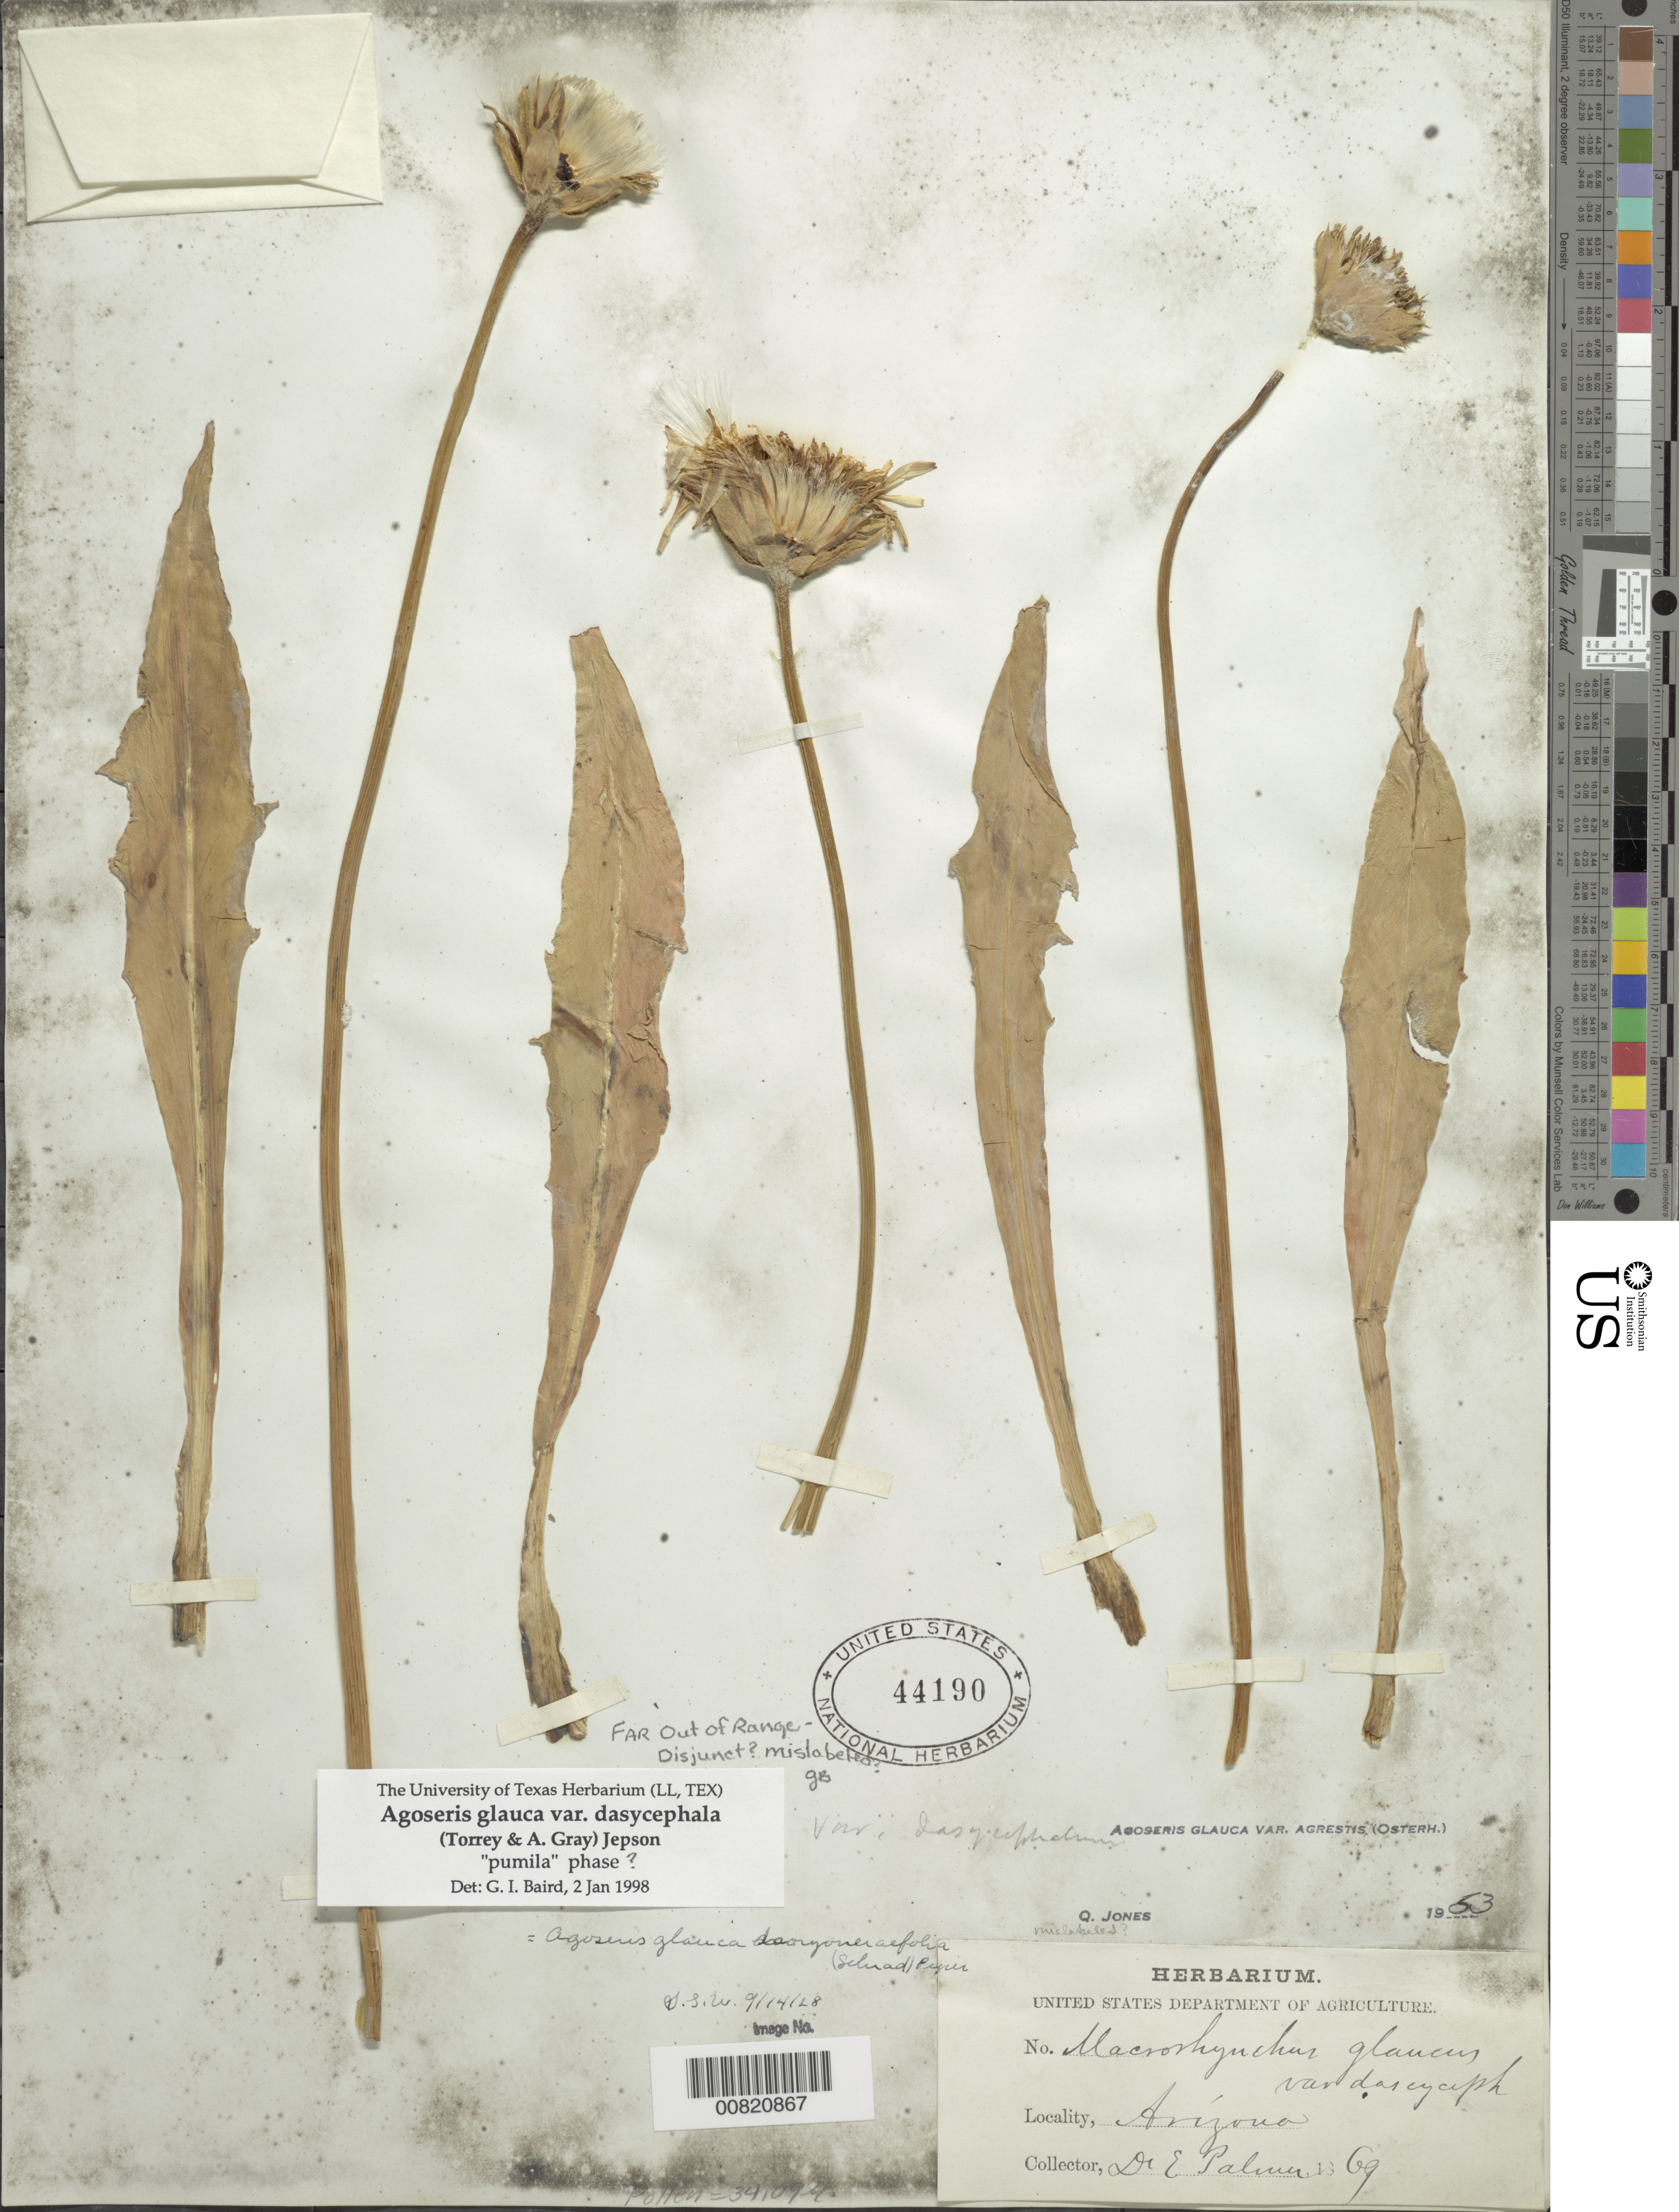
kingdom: Plantae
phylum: Tracheophyta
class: Magnoliopsida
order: Asterales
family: Asteraceae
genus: Agoseris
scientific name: Agoseris glauca var. dasycephala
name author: (Torr. & A. Gray) Jeps.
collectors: E. Palmer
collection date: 1869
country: United States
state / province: Arizona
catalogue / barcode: US 44190